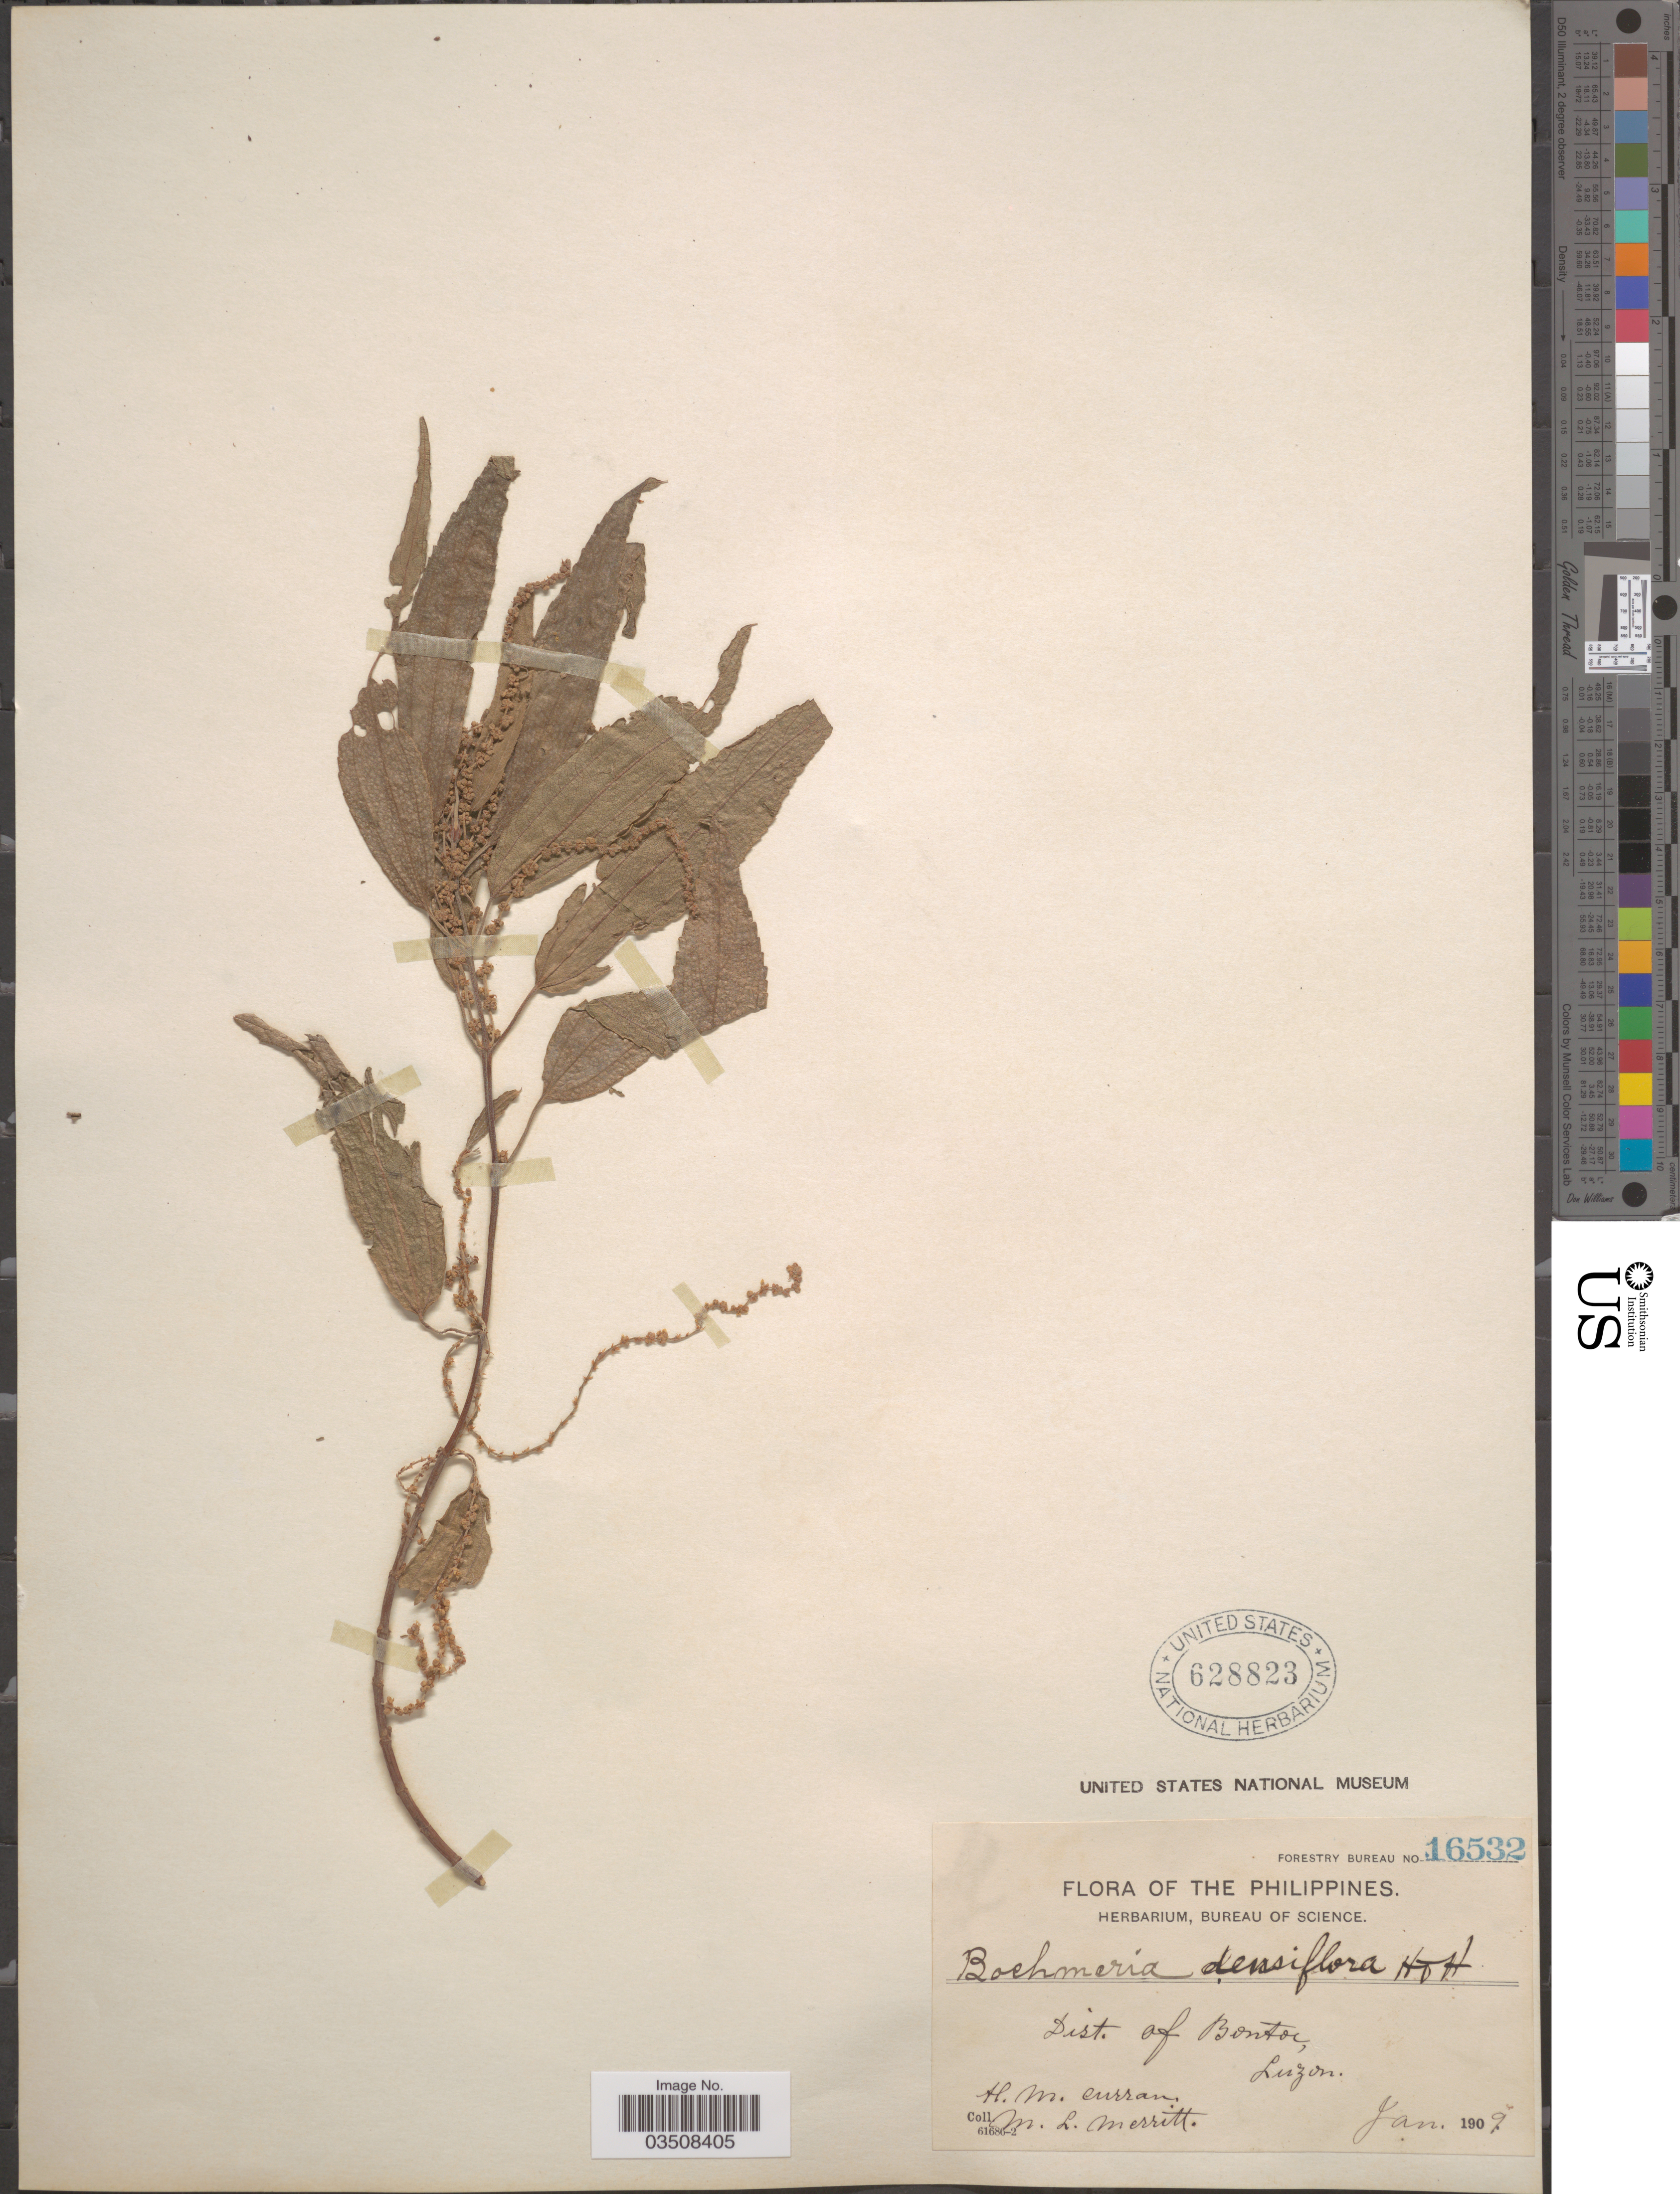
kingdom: Plantae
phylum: Tracheophyta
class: Magnoliopsida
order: Rosales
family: Urticaceae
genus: Boehmeria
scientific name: Boehmeria densiflora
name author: Hook. & Arn.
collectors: H. M. Curran & M. L. Merritt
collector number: Forestry Bureau 16532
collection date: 1909-01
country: Philippines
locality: Dist. of Bontoc, Luzon.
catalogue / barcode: US 628823